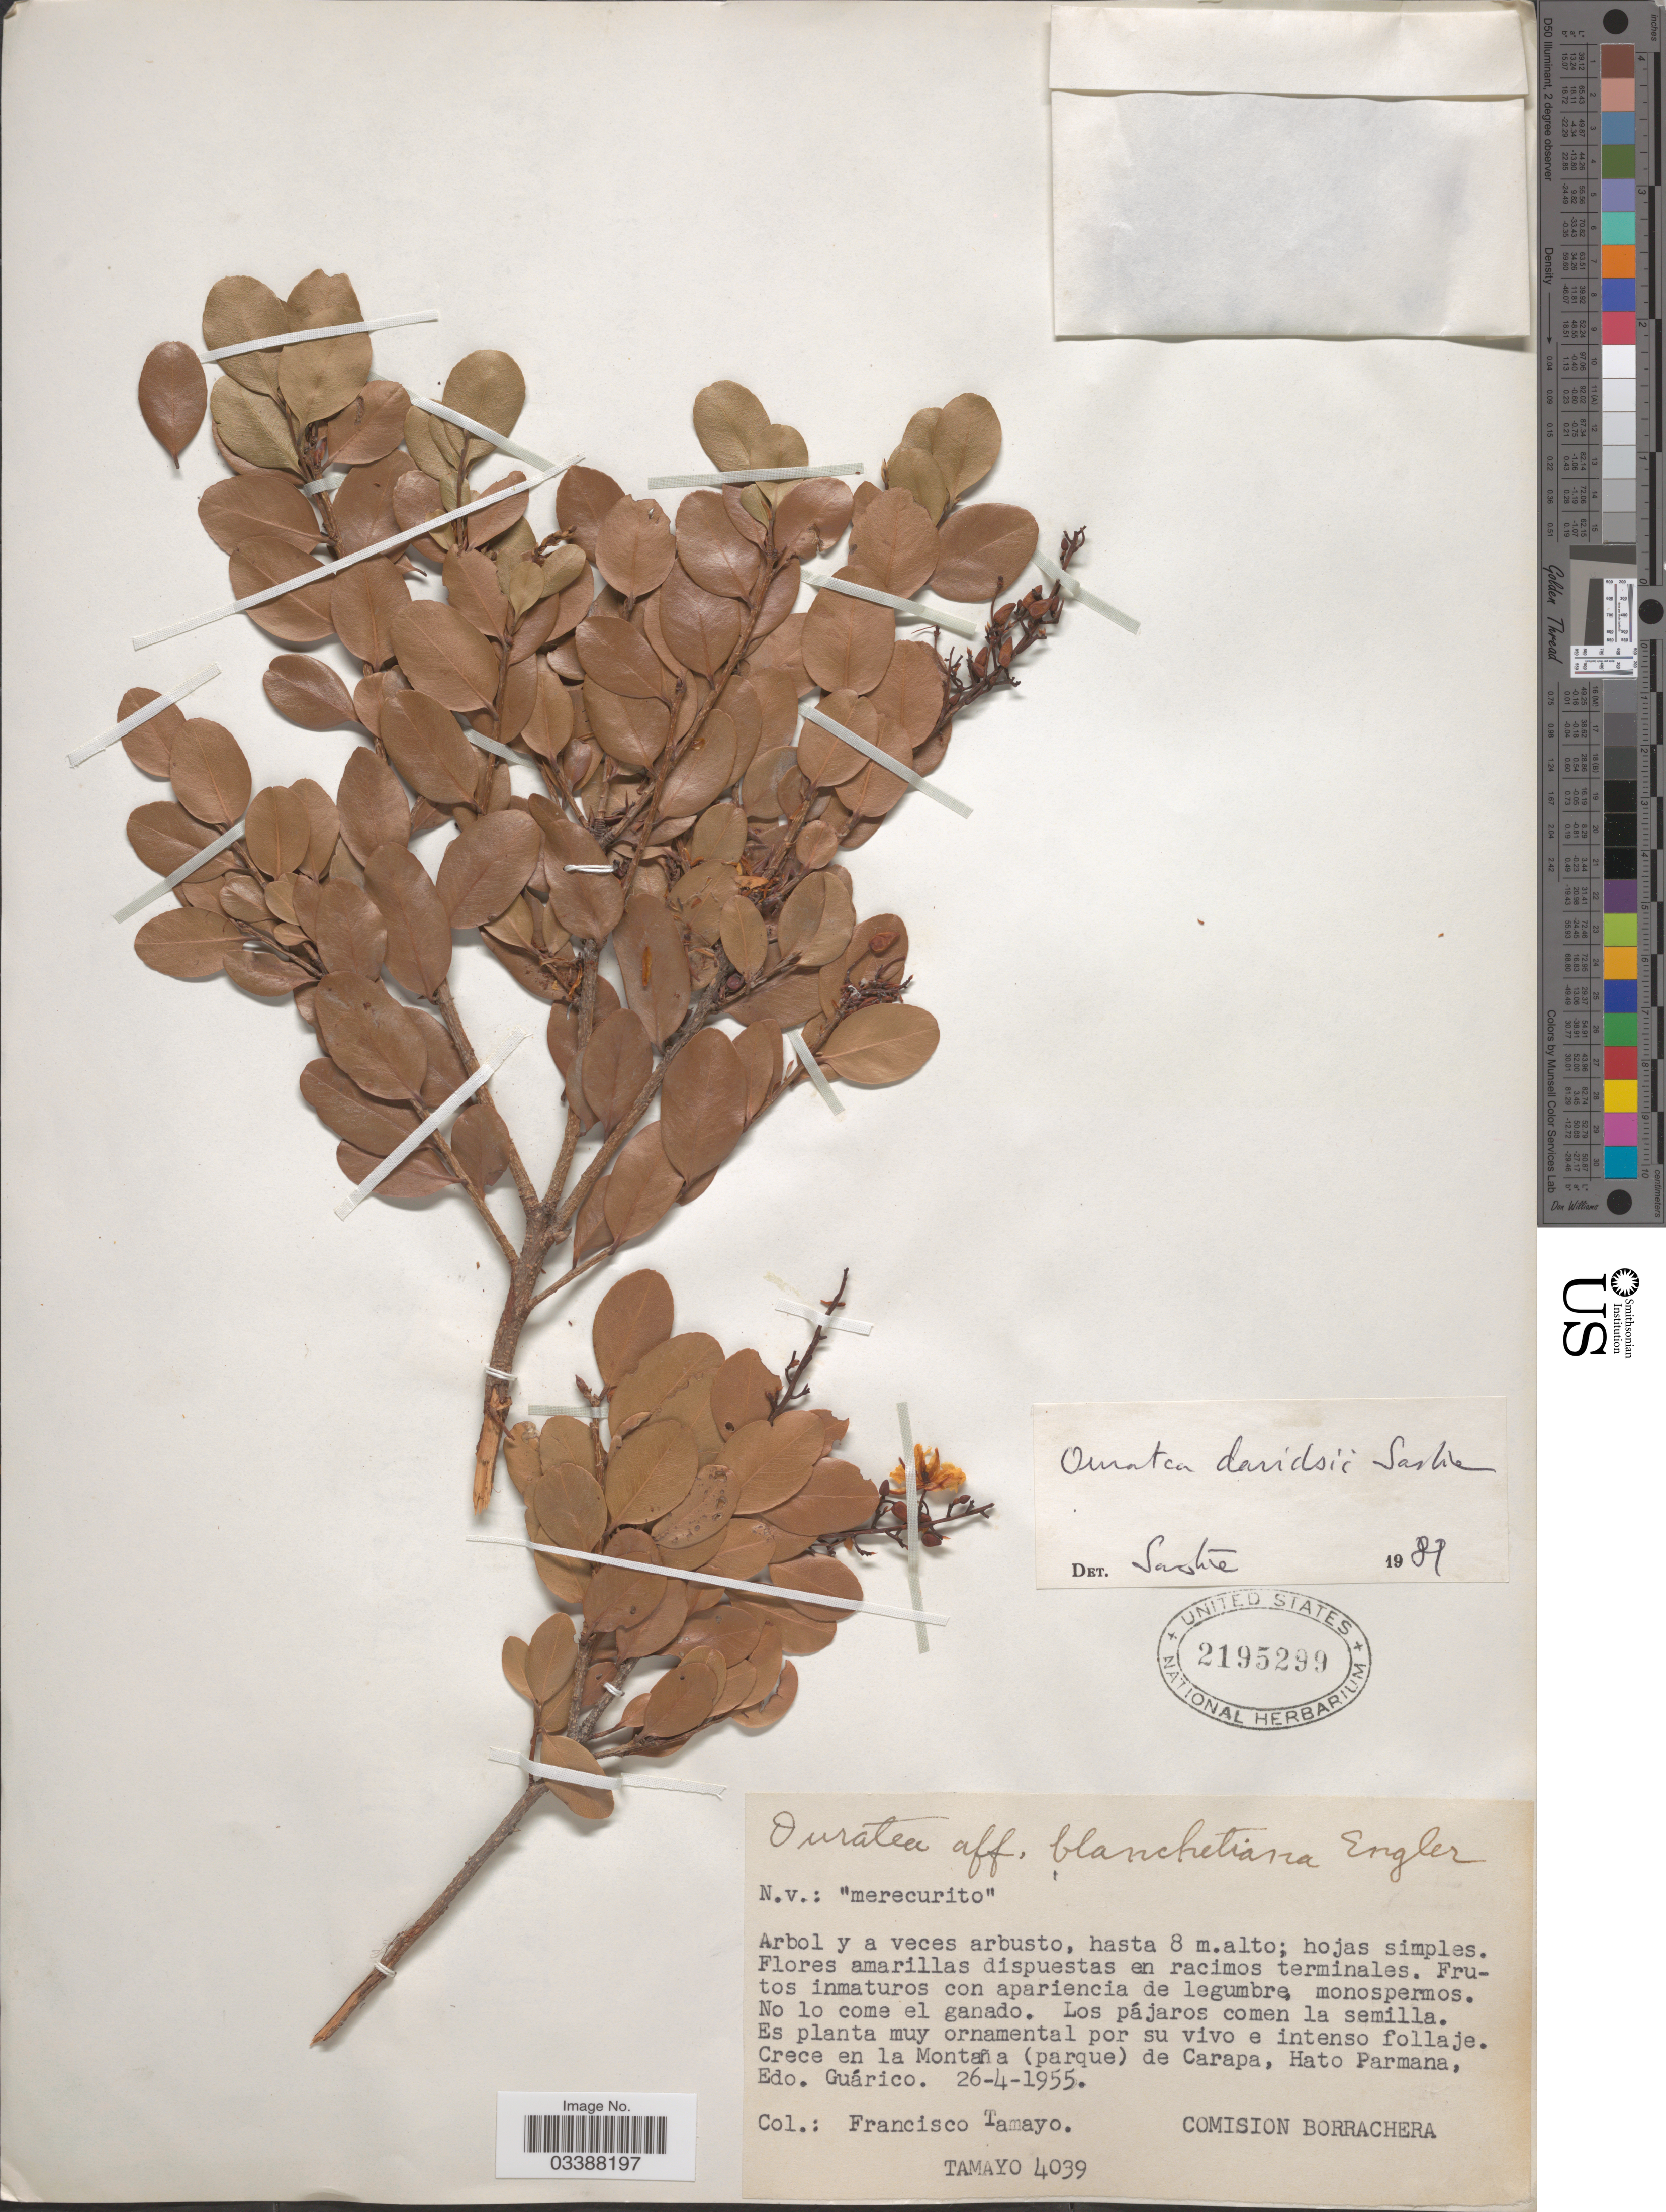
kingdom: Plantae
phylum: Tracheophyta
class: Magnoliopsida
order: Malpighiales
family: Ochnaceae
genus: Ouratea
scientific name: Ouratea davidsei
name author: Sastre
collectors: F. Tamayo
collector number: TAMAYO 4039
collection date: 1955-04-26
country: Venezuela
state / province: Guárico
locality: Crece en la Montaña (parque) de Carapa, Hato Parmana.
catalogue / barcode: US 2195299